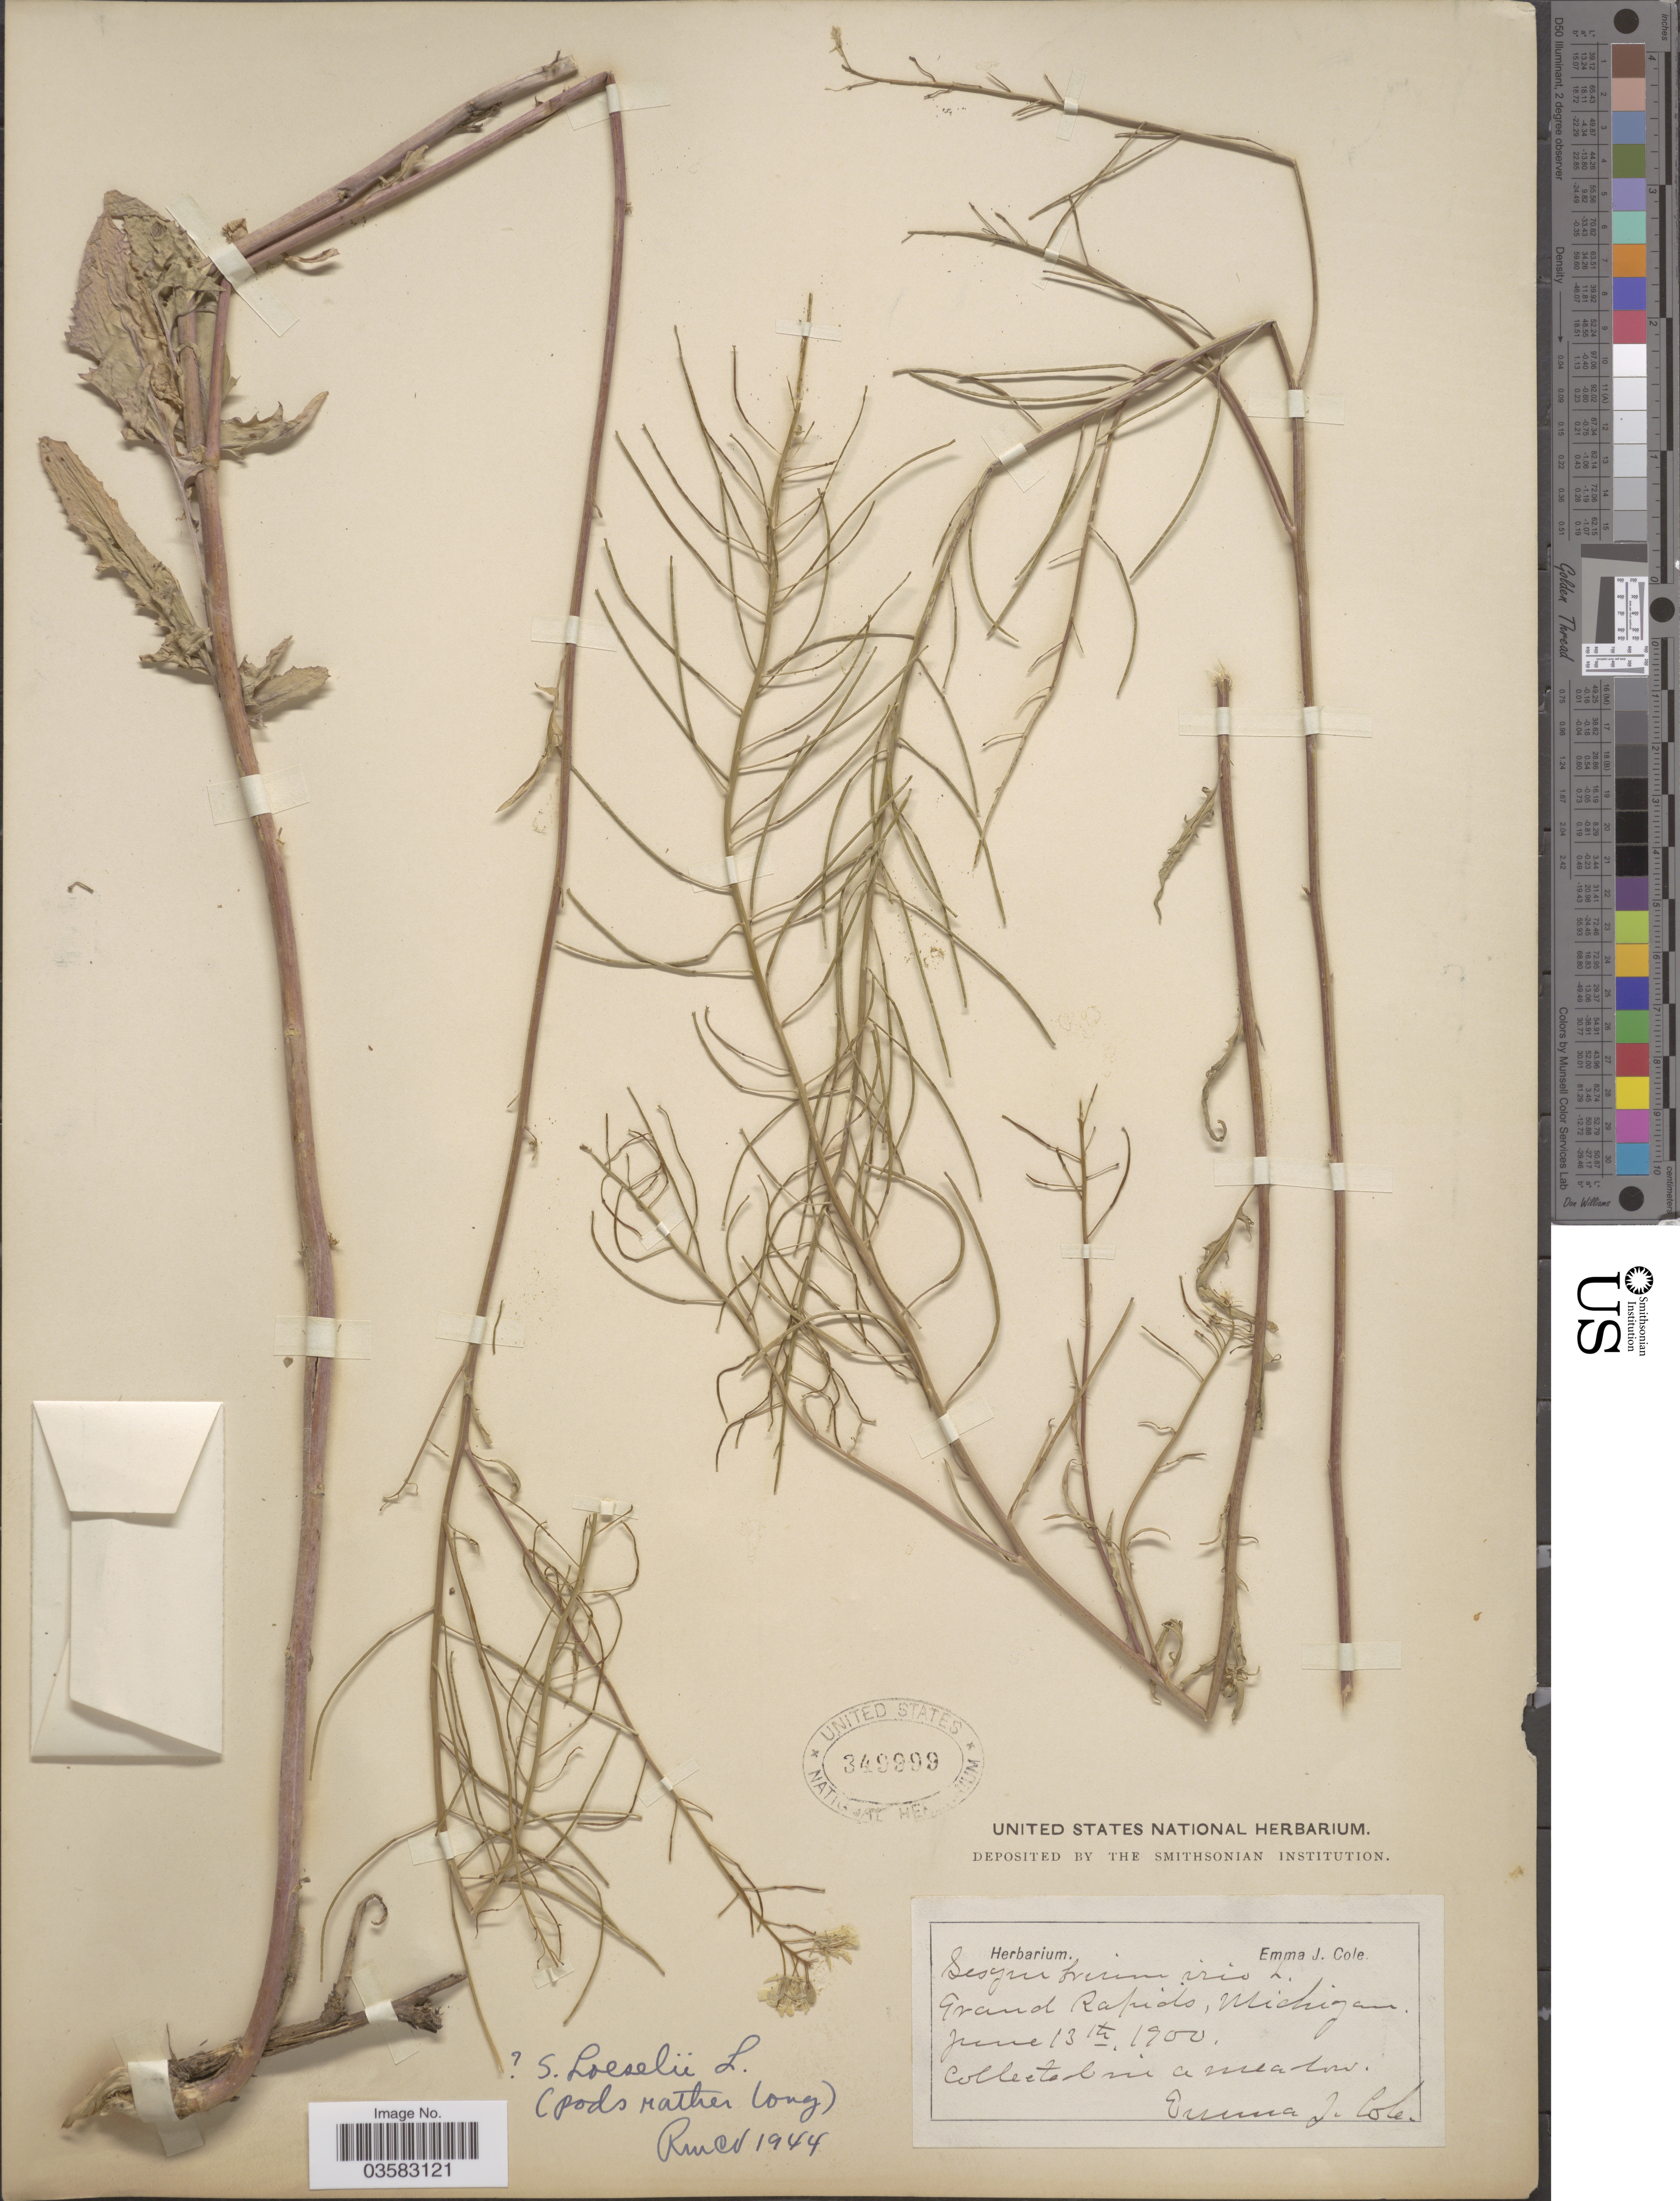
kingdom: Plantae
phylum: Tracheophyta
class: Magnoliopsida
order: Brassicales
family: Brassicaceae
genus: Sisymbrium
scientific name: Sisymbrium loeselii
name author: L.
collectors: E. Cole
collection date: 1900-06-13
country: United States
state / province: Michigan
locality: Grand Rapids.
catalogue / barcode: US 349999